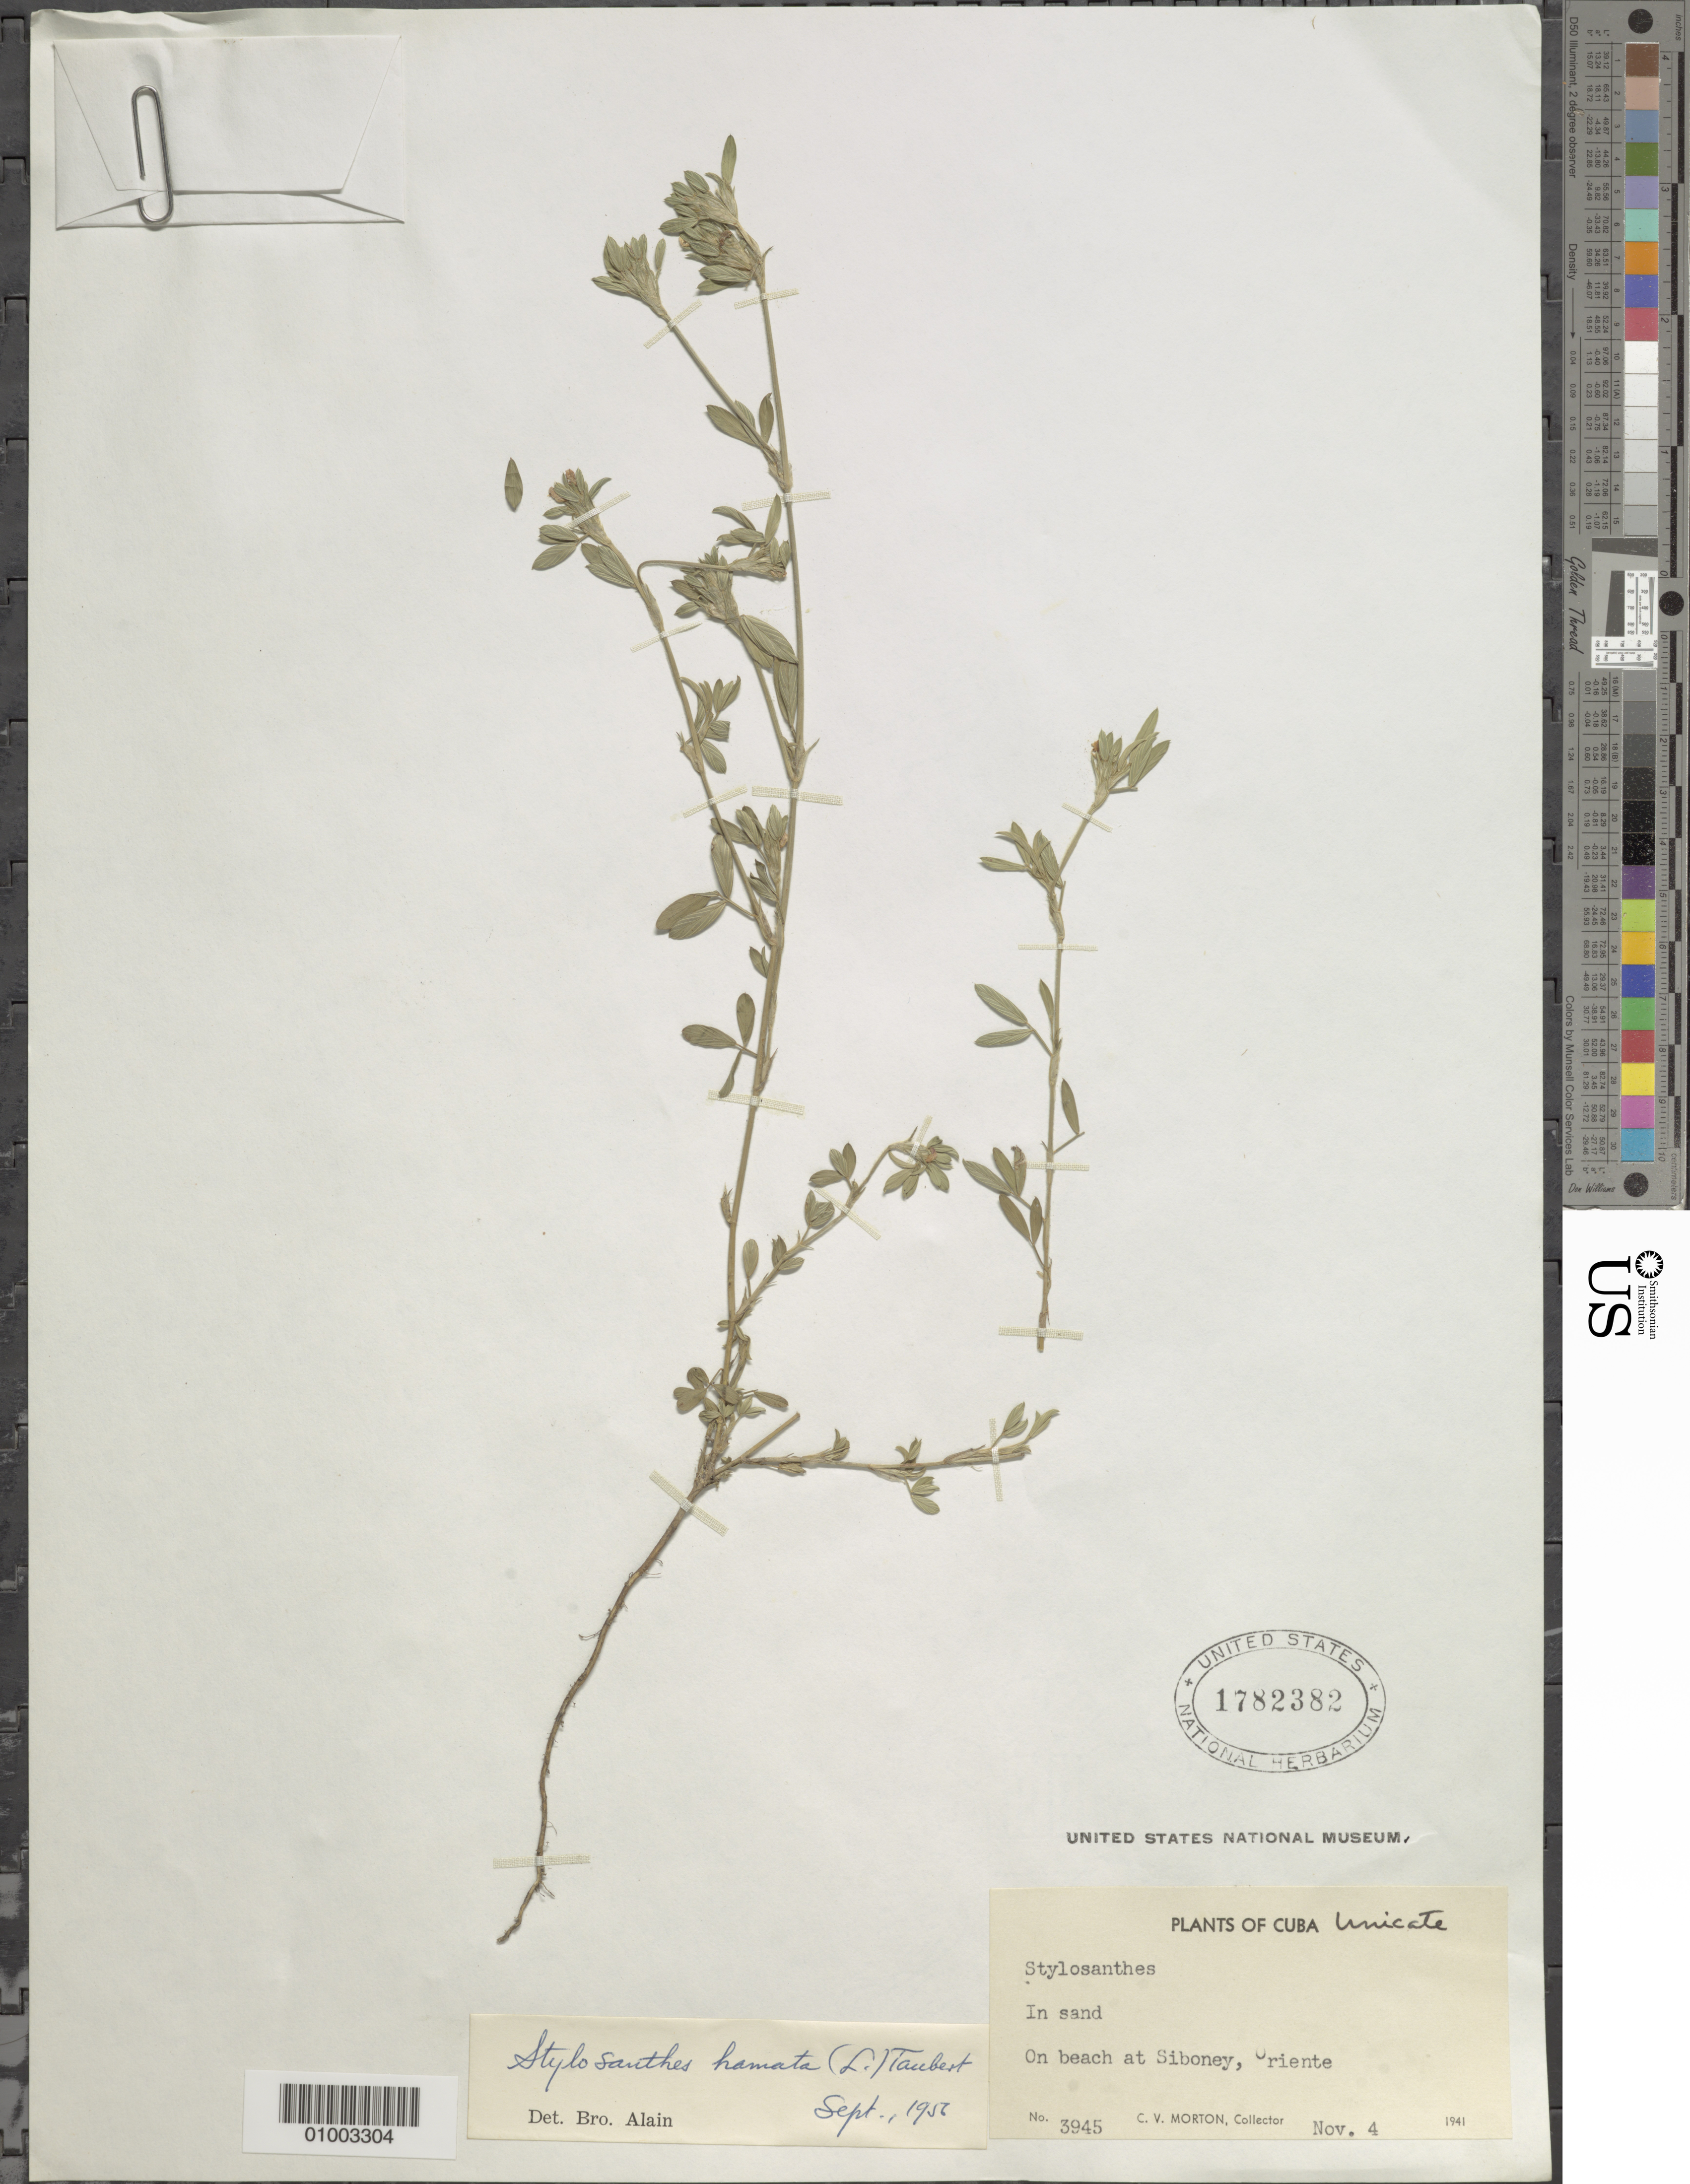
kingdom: Plantae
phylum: Tracheophyta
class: Magnoliopsida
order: Fabales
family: Fabaceae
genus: Stylosanthes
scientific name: Stylosanthes hamata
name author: (L.) Taub.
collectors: C. V. Morton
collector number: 3945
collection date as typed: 04 Nov 1941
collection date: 1941-11-04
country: Cuba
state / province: Oriente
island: Cuba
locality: On beach at Siboney, in sand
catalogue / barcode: US 1782382